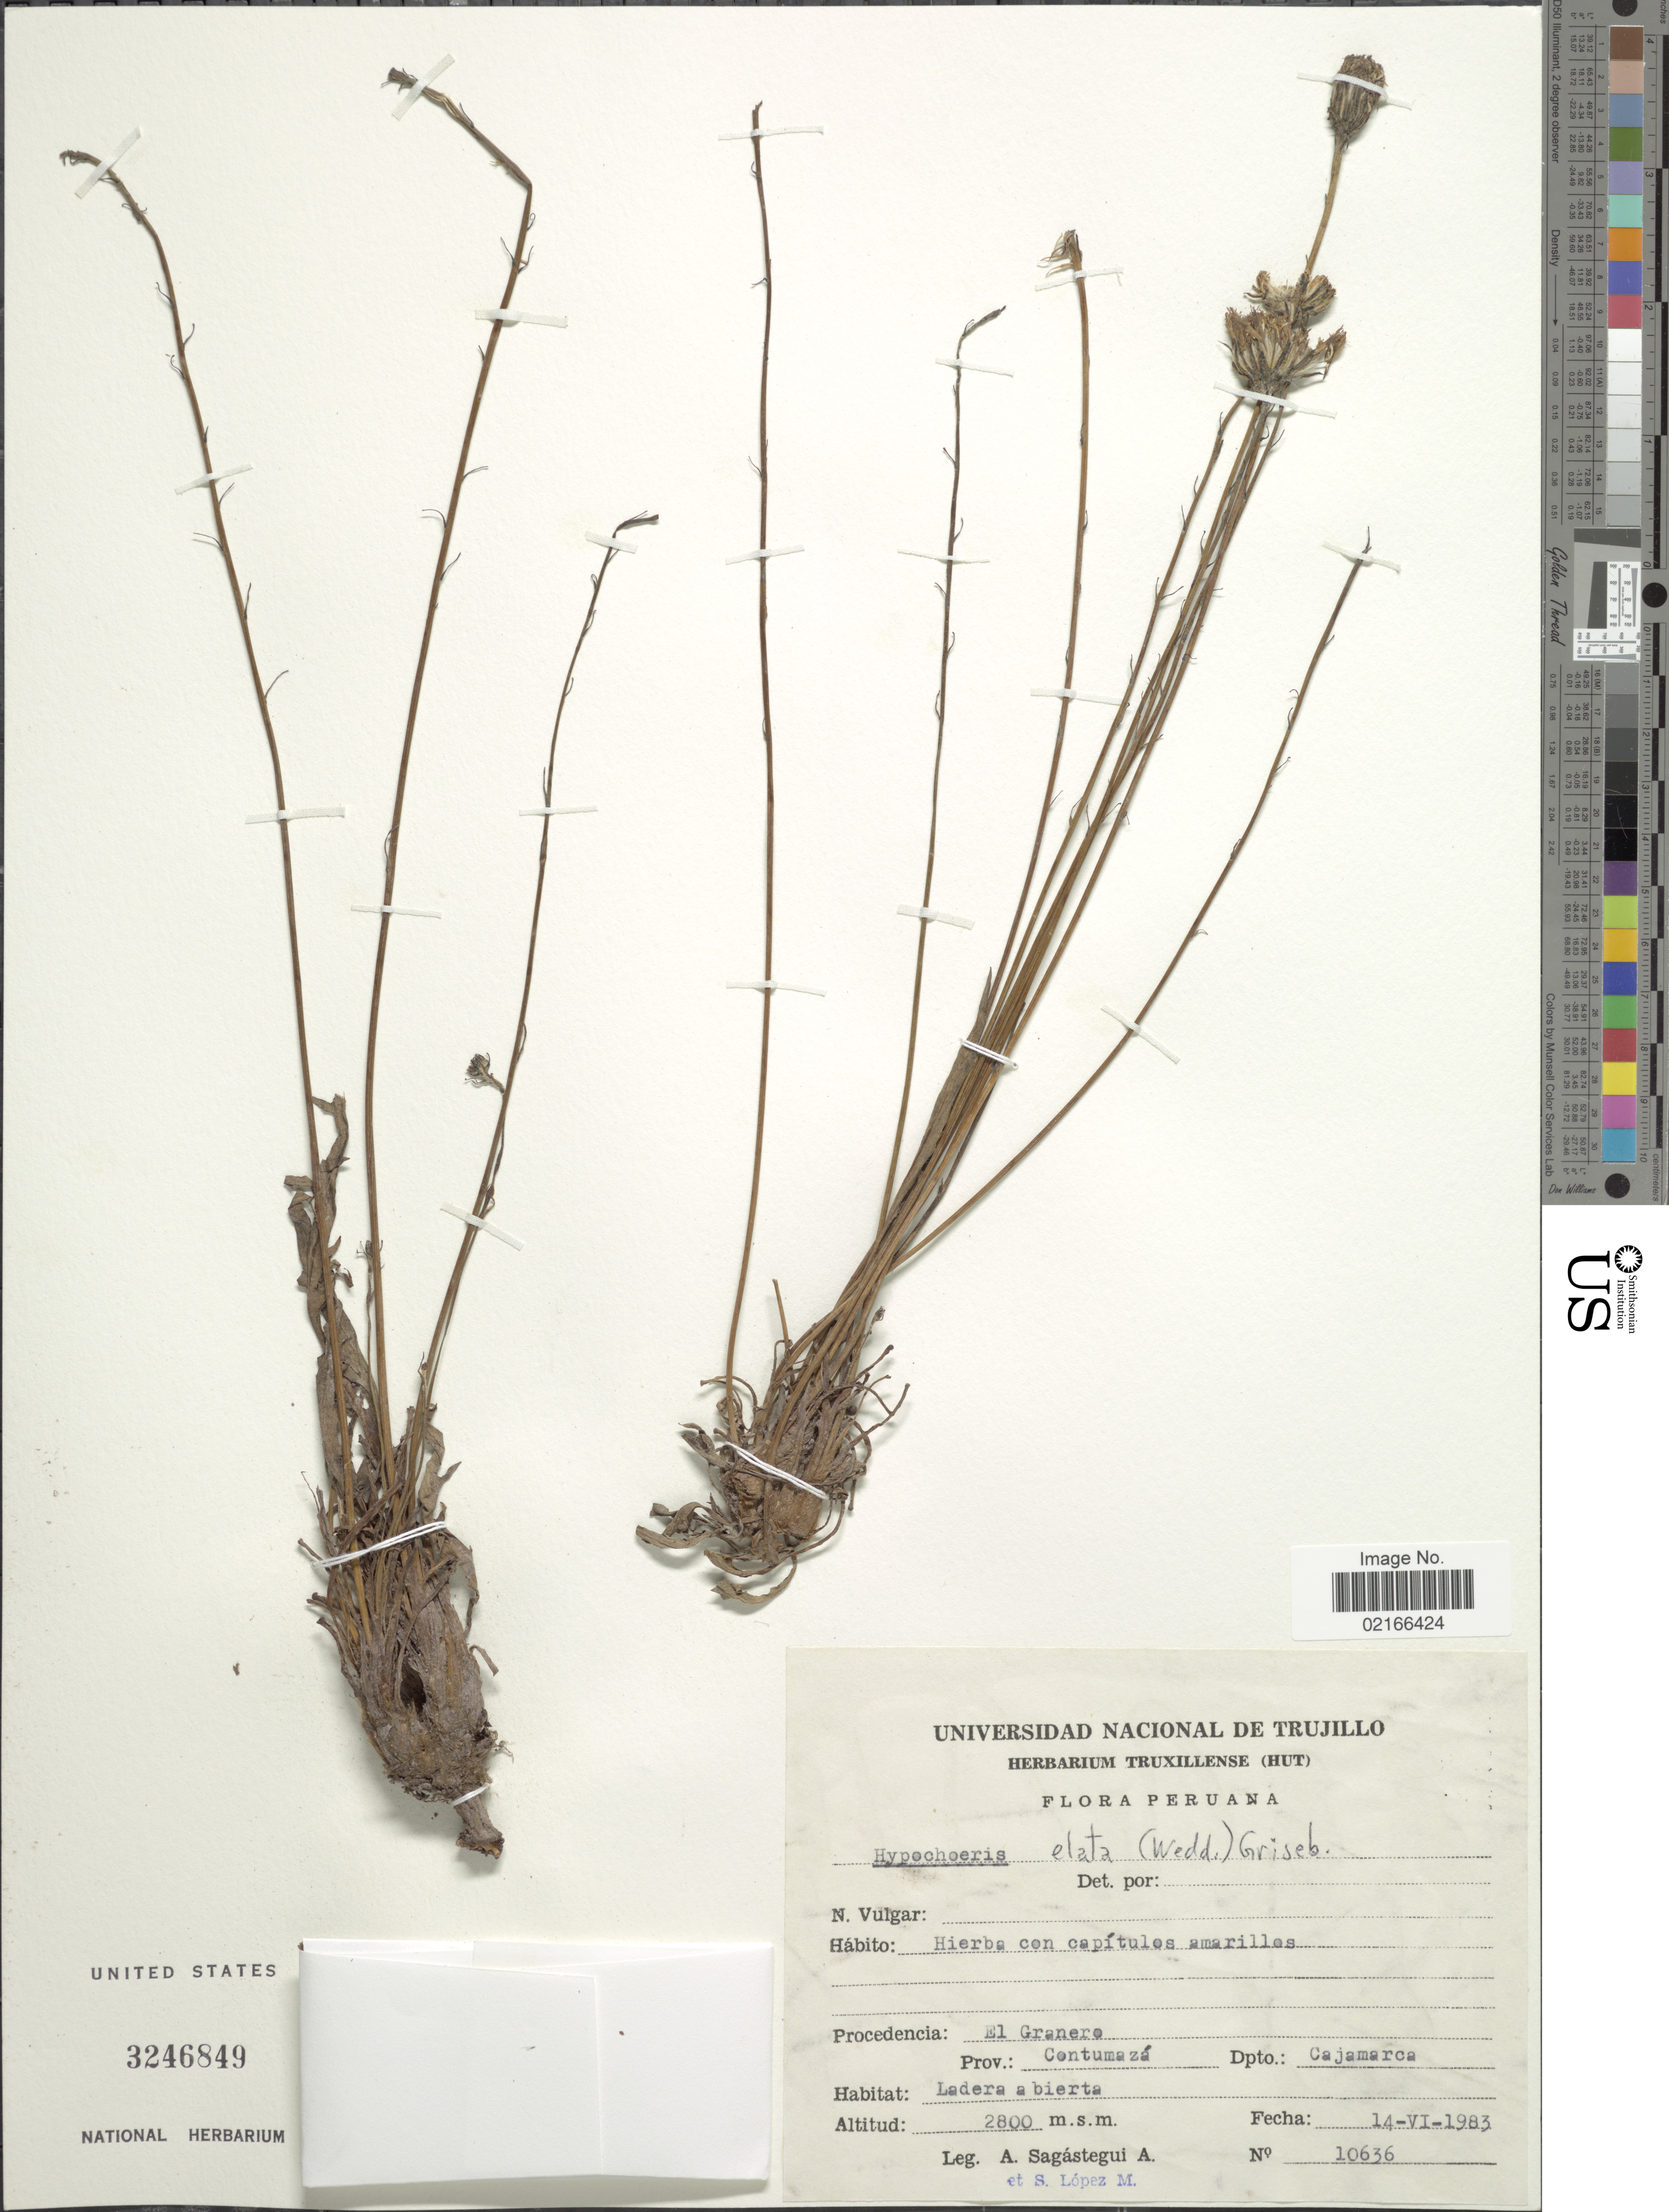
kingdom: Plantae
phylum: Tracheophyta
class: Magnoliopsida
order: Asterales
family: Asteraceae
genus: Hypochaeris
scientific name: Hypochaeris elata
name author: (Wedd.) Griseb.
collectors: A. Sagástegui A. & S. Lopez M.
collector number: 10636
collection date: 1983-06-14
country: Peru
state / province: Cajamarca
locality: El Granero. Prov.: Contumazá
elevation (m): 2800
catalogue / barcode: US 3246849